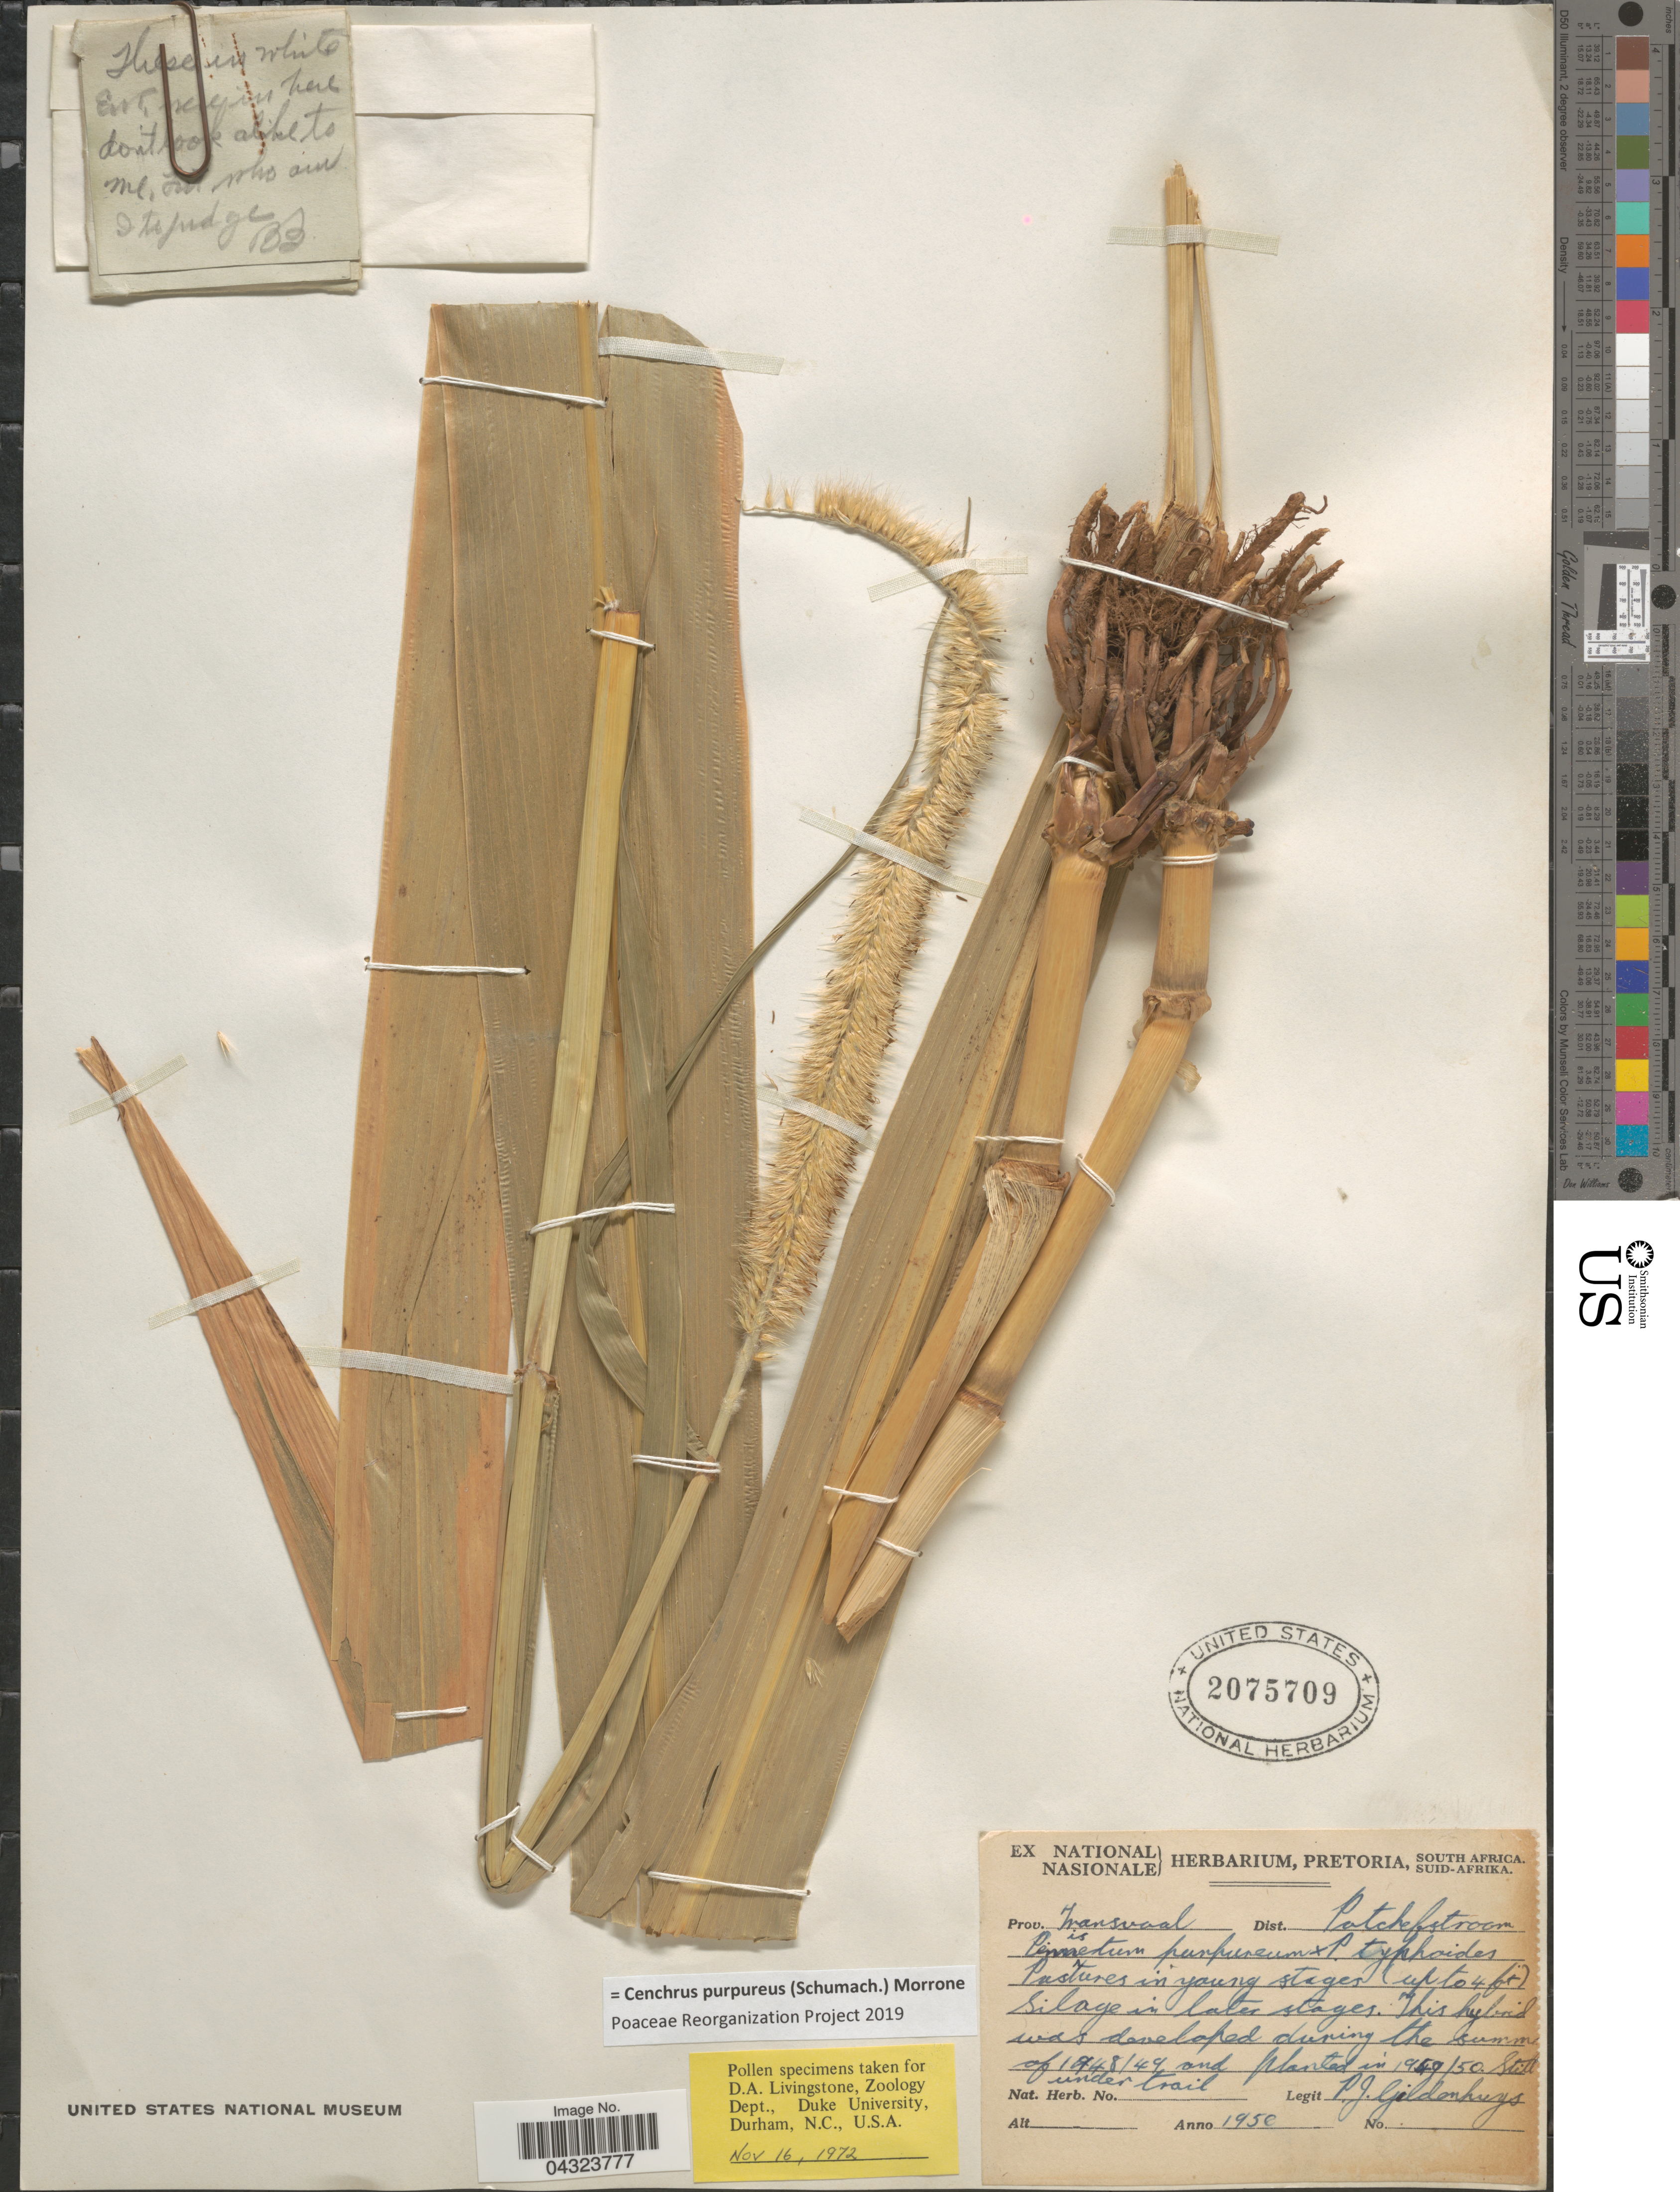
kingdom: Plantae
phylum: Tracheophyta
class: Liliopsida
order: Poales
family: Poaceae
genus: Cenchrus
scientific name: Cenchrus purpureus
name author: (Schumach.) Morrone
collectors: P. Gildonhuys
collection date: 1950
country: South Africa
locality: Prov. Transvaal. Dist. Potchfstroom.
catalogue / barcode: US 2075709